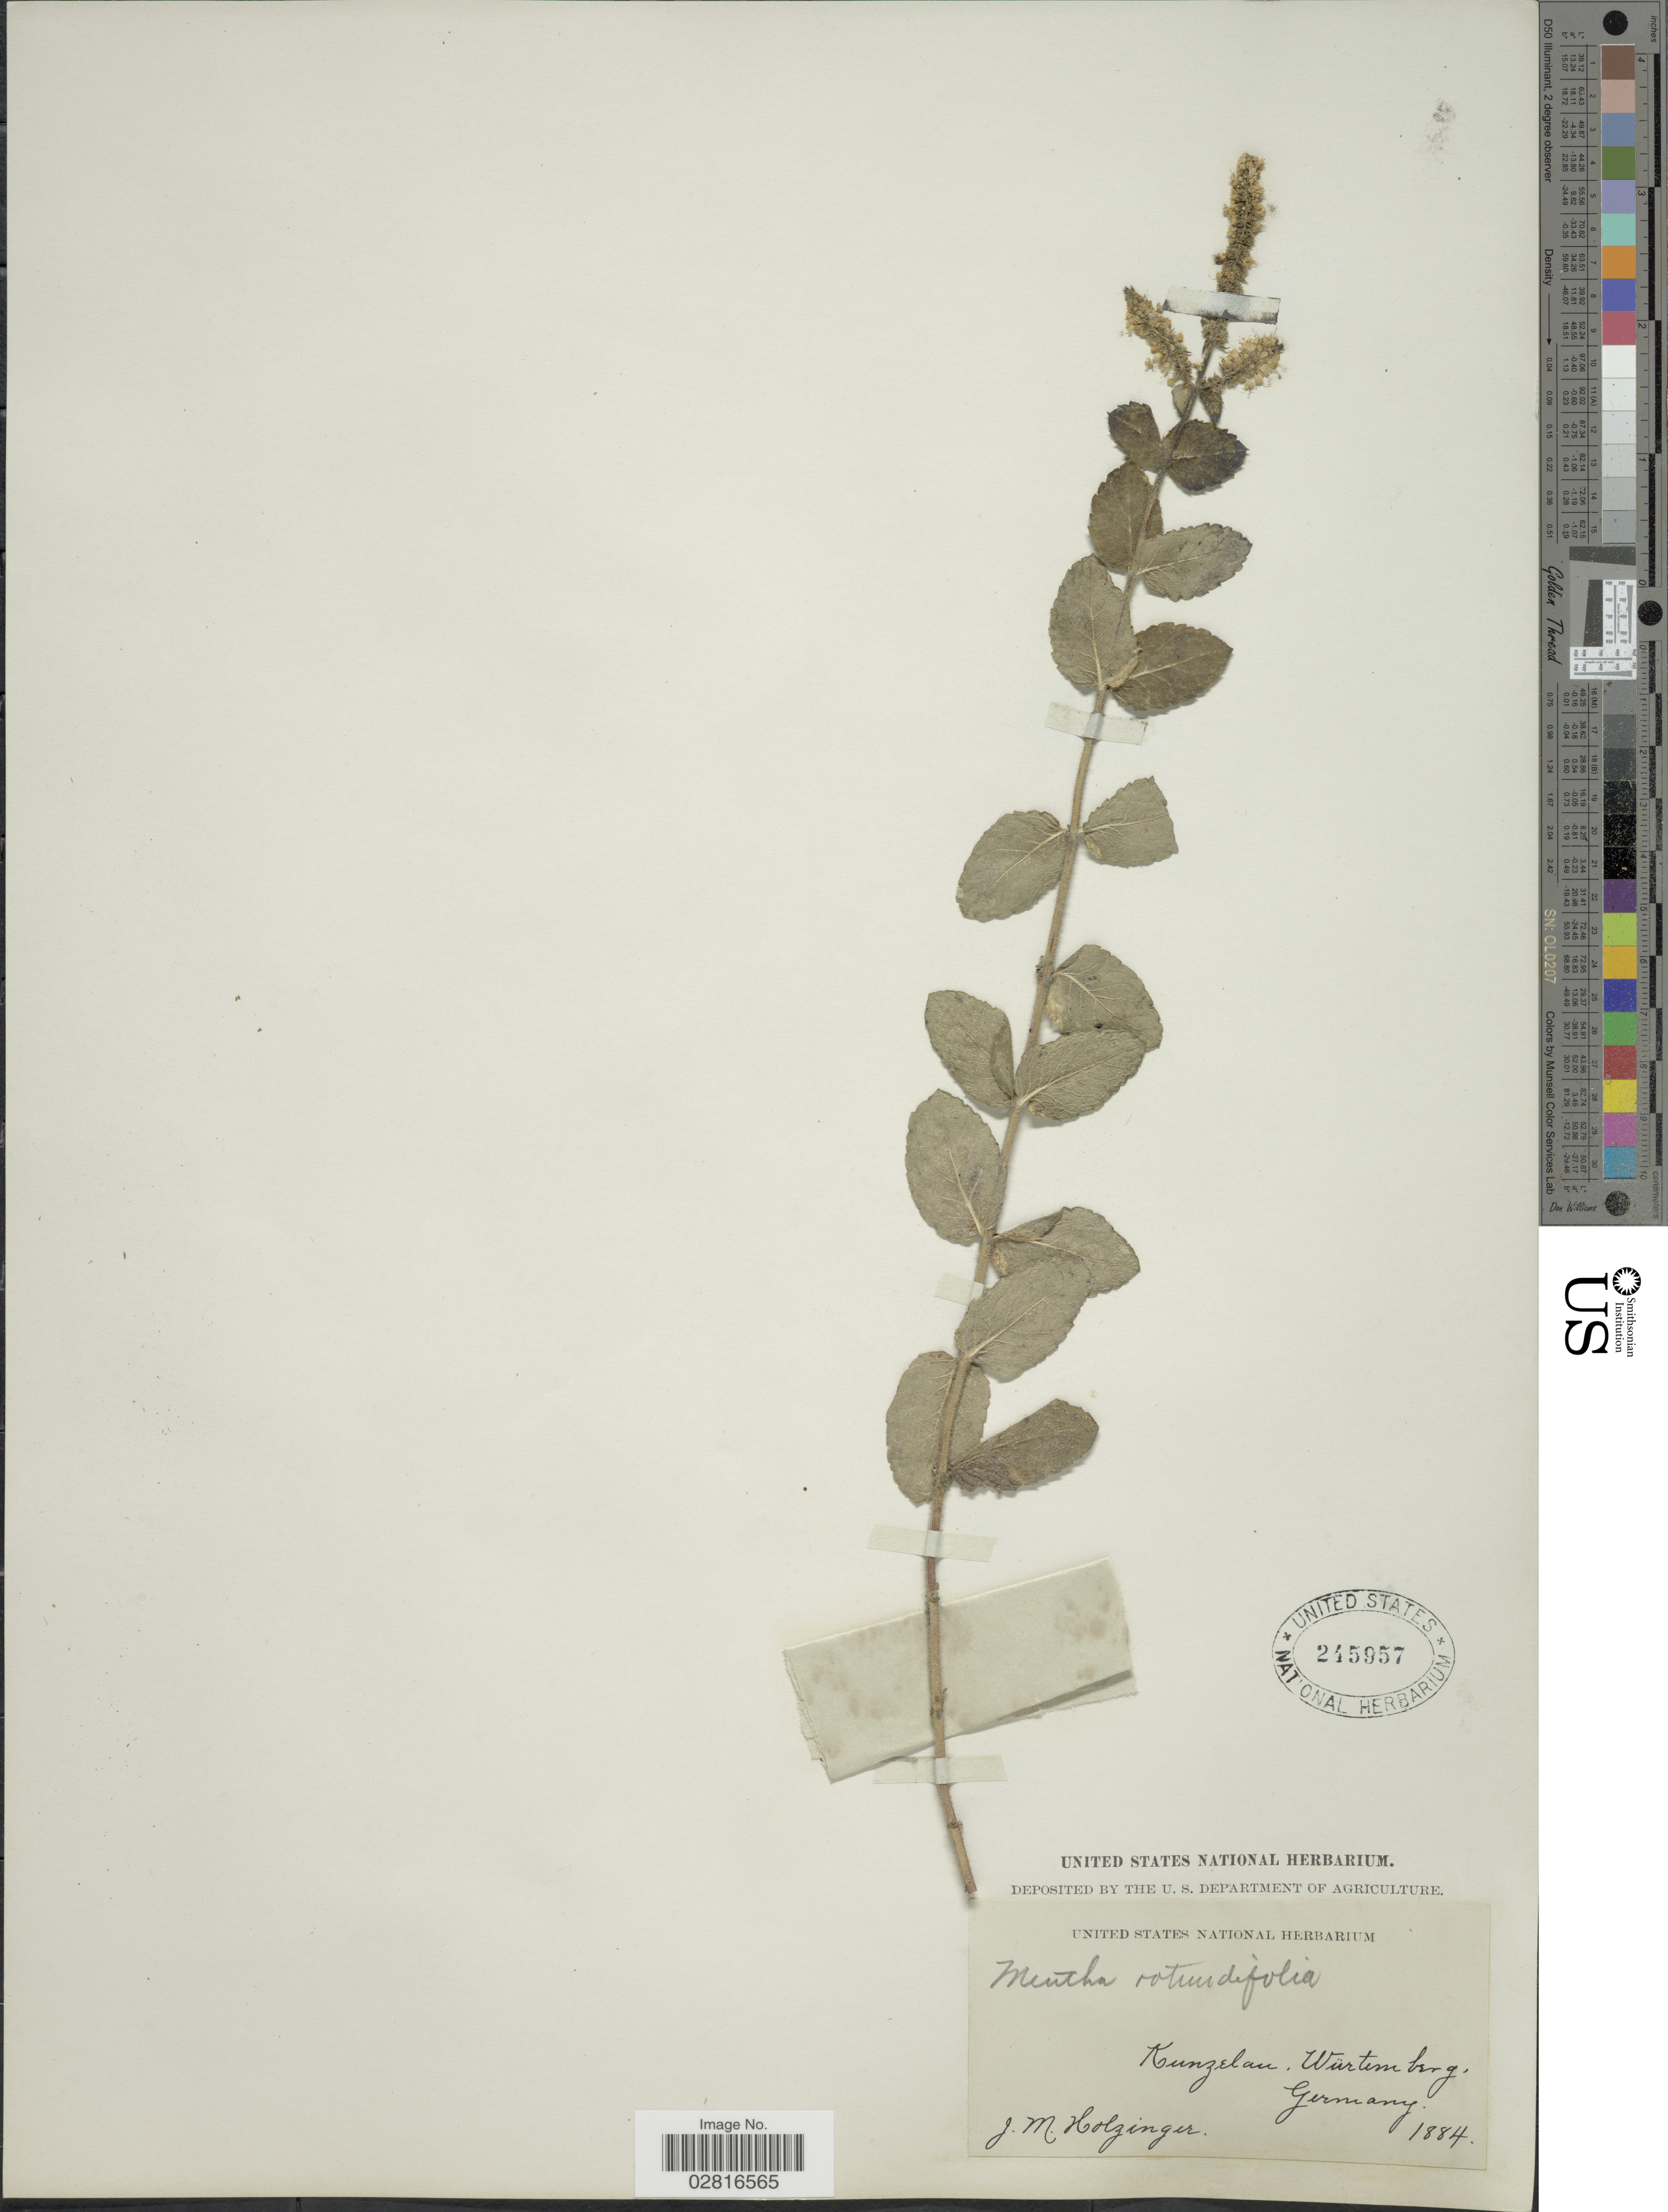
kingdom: Plantae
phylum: Tracheophyta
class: Magnoliopsida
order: Lamiales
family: Lamiaceae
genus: Mentha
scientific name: Mentha rotundifolia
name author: (L.) Huds.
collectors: J. M. Holzinger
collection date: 1884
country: Germany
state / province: Baden-Württemberg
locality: Kunzelau, Würtemberg.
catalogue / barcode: US 245957